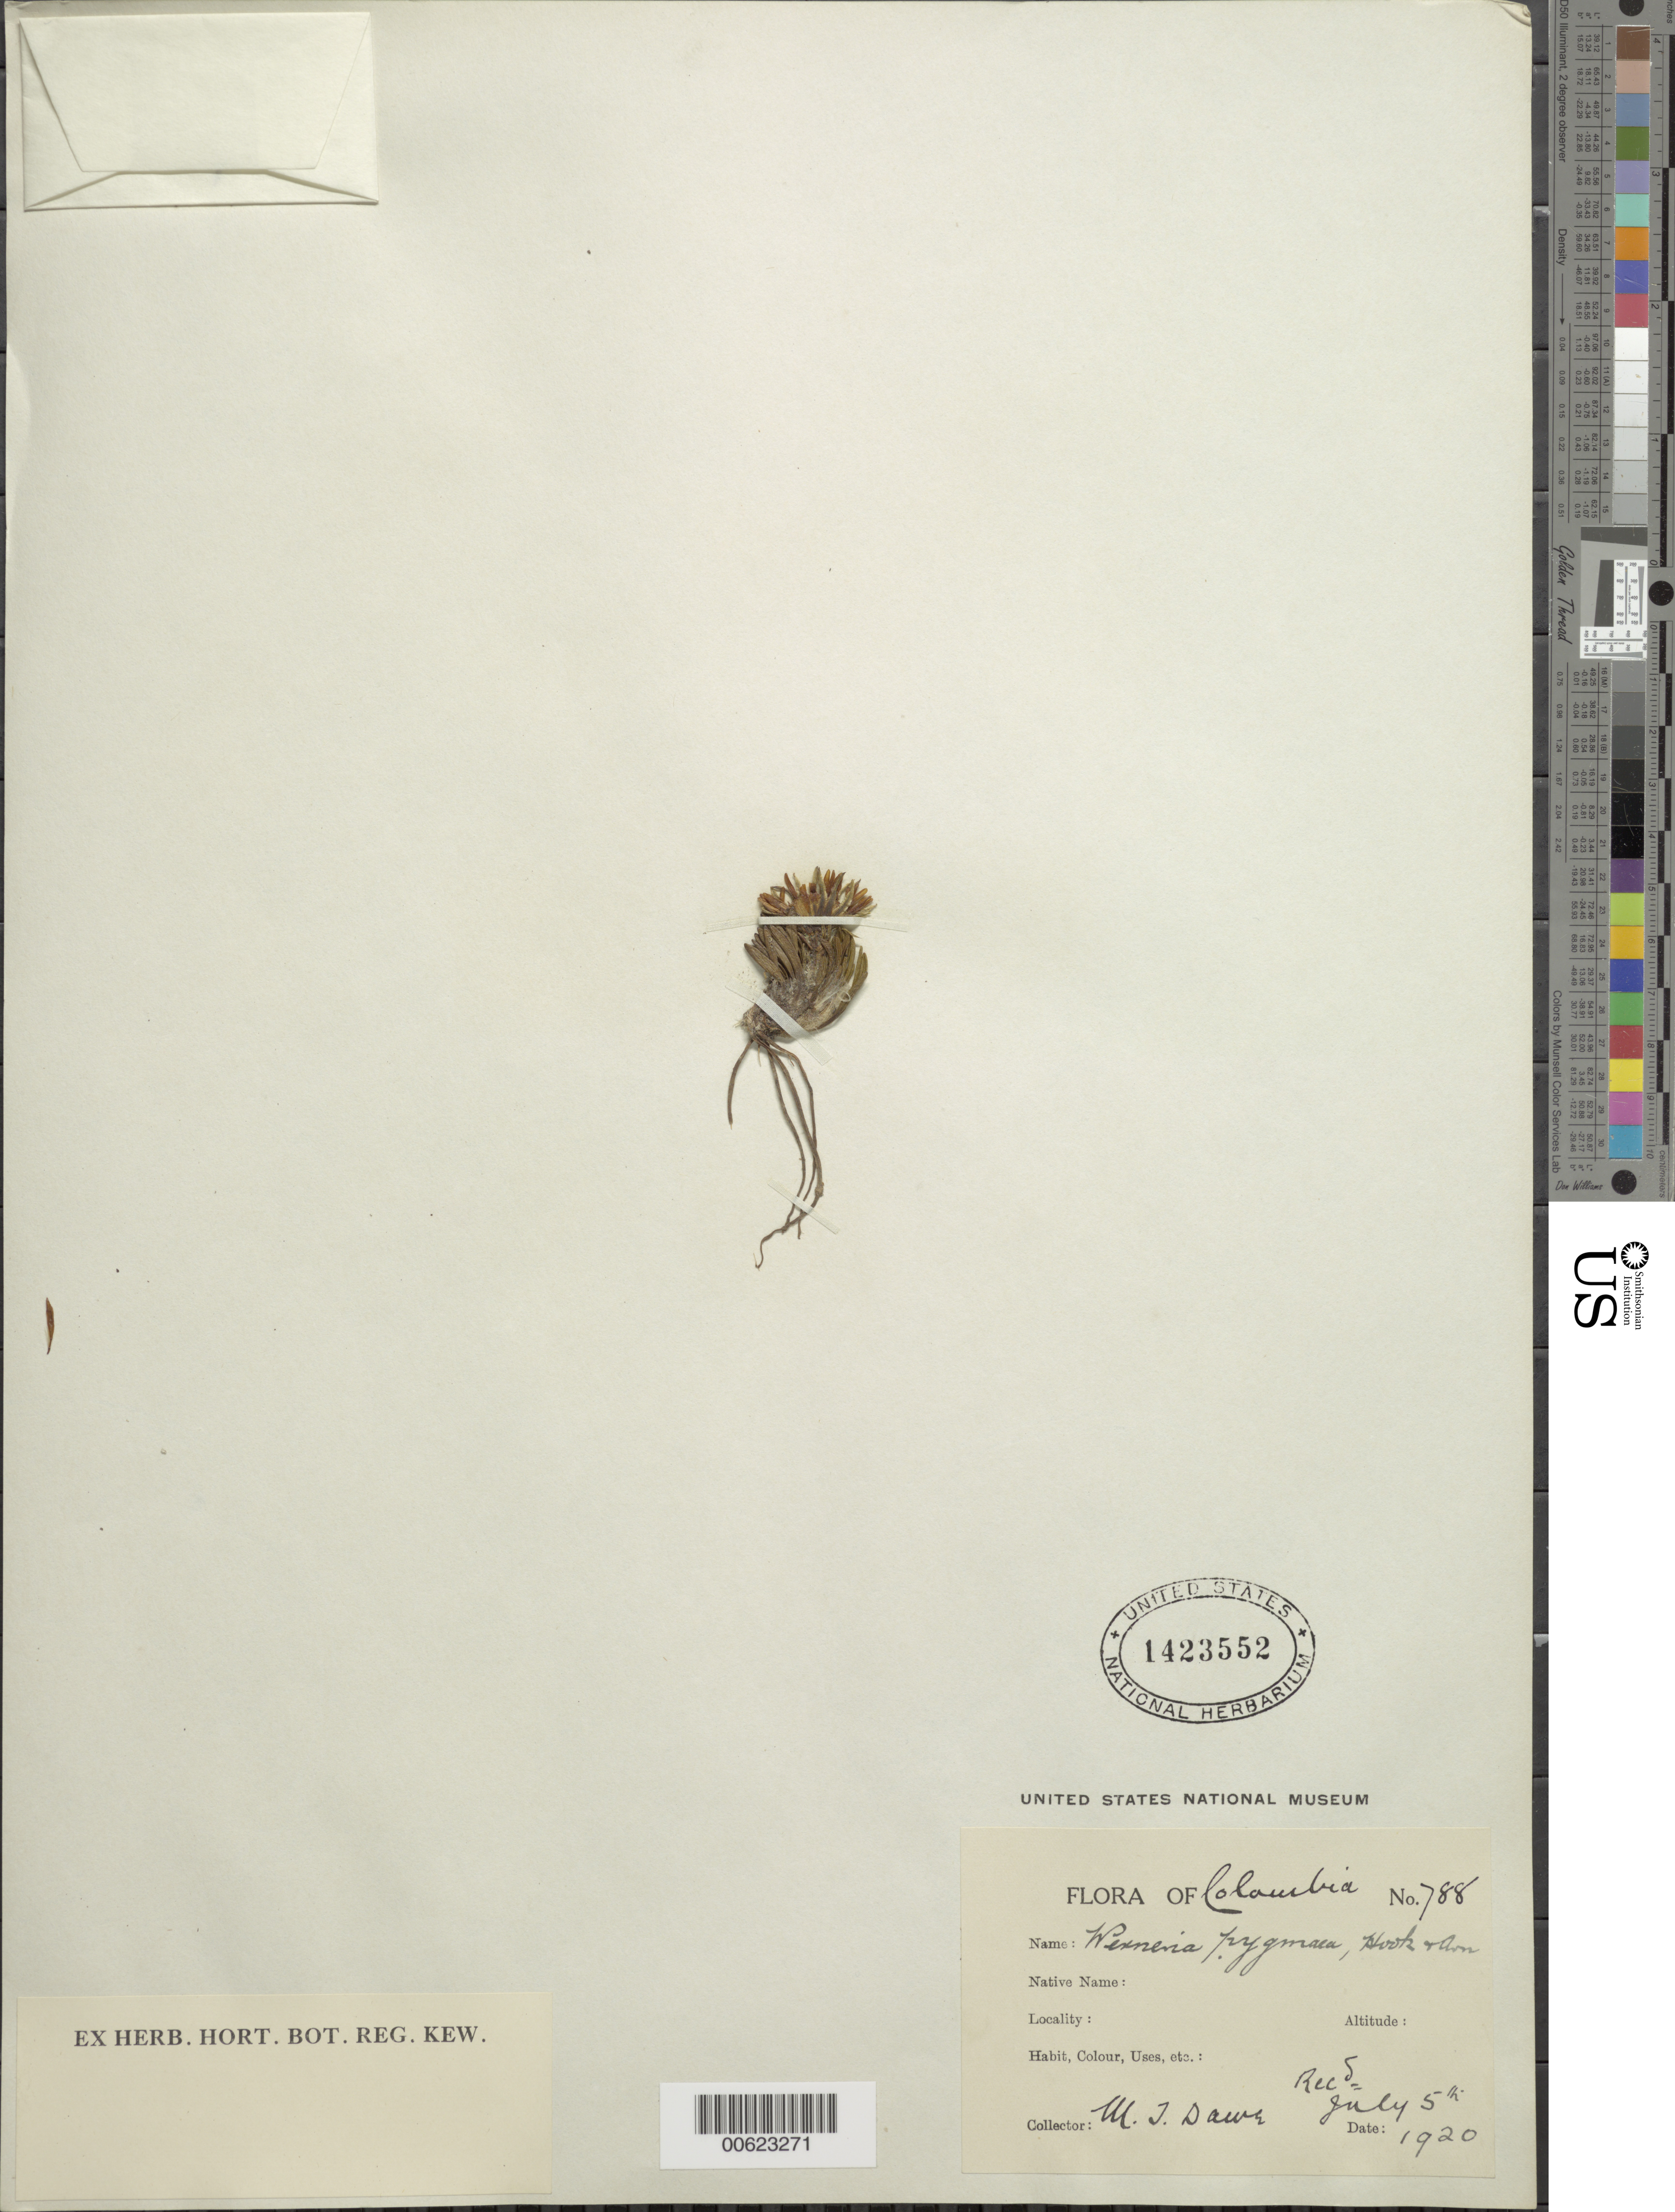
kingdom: Plantae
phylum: Tracheophyta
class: Magnoliopsida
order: Asterales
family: Asteraceae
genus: Werneria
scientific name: Werneria pygmaea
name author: Gillies ex Hook. & Arn.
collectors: M. T. Dawe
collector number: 788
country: Colombia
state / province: Caldas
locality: Nevado de Ruiz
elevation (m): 4000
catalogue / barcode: US 1423552